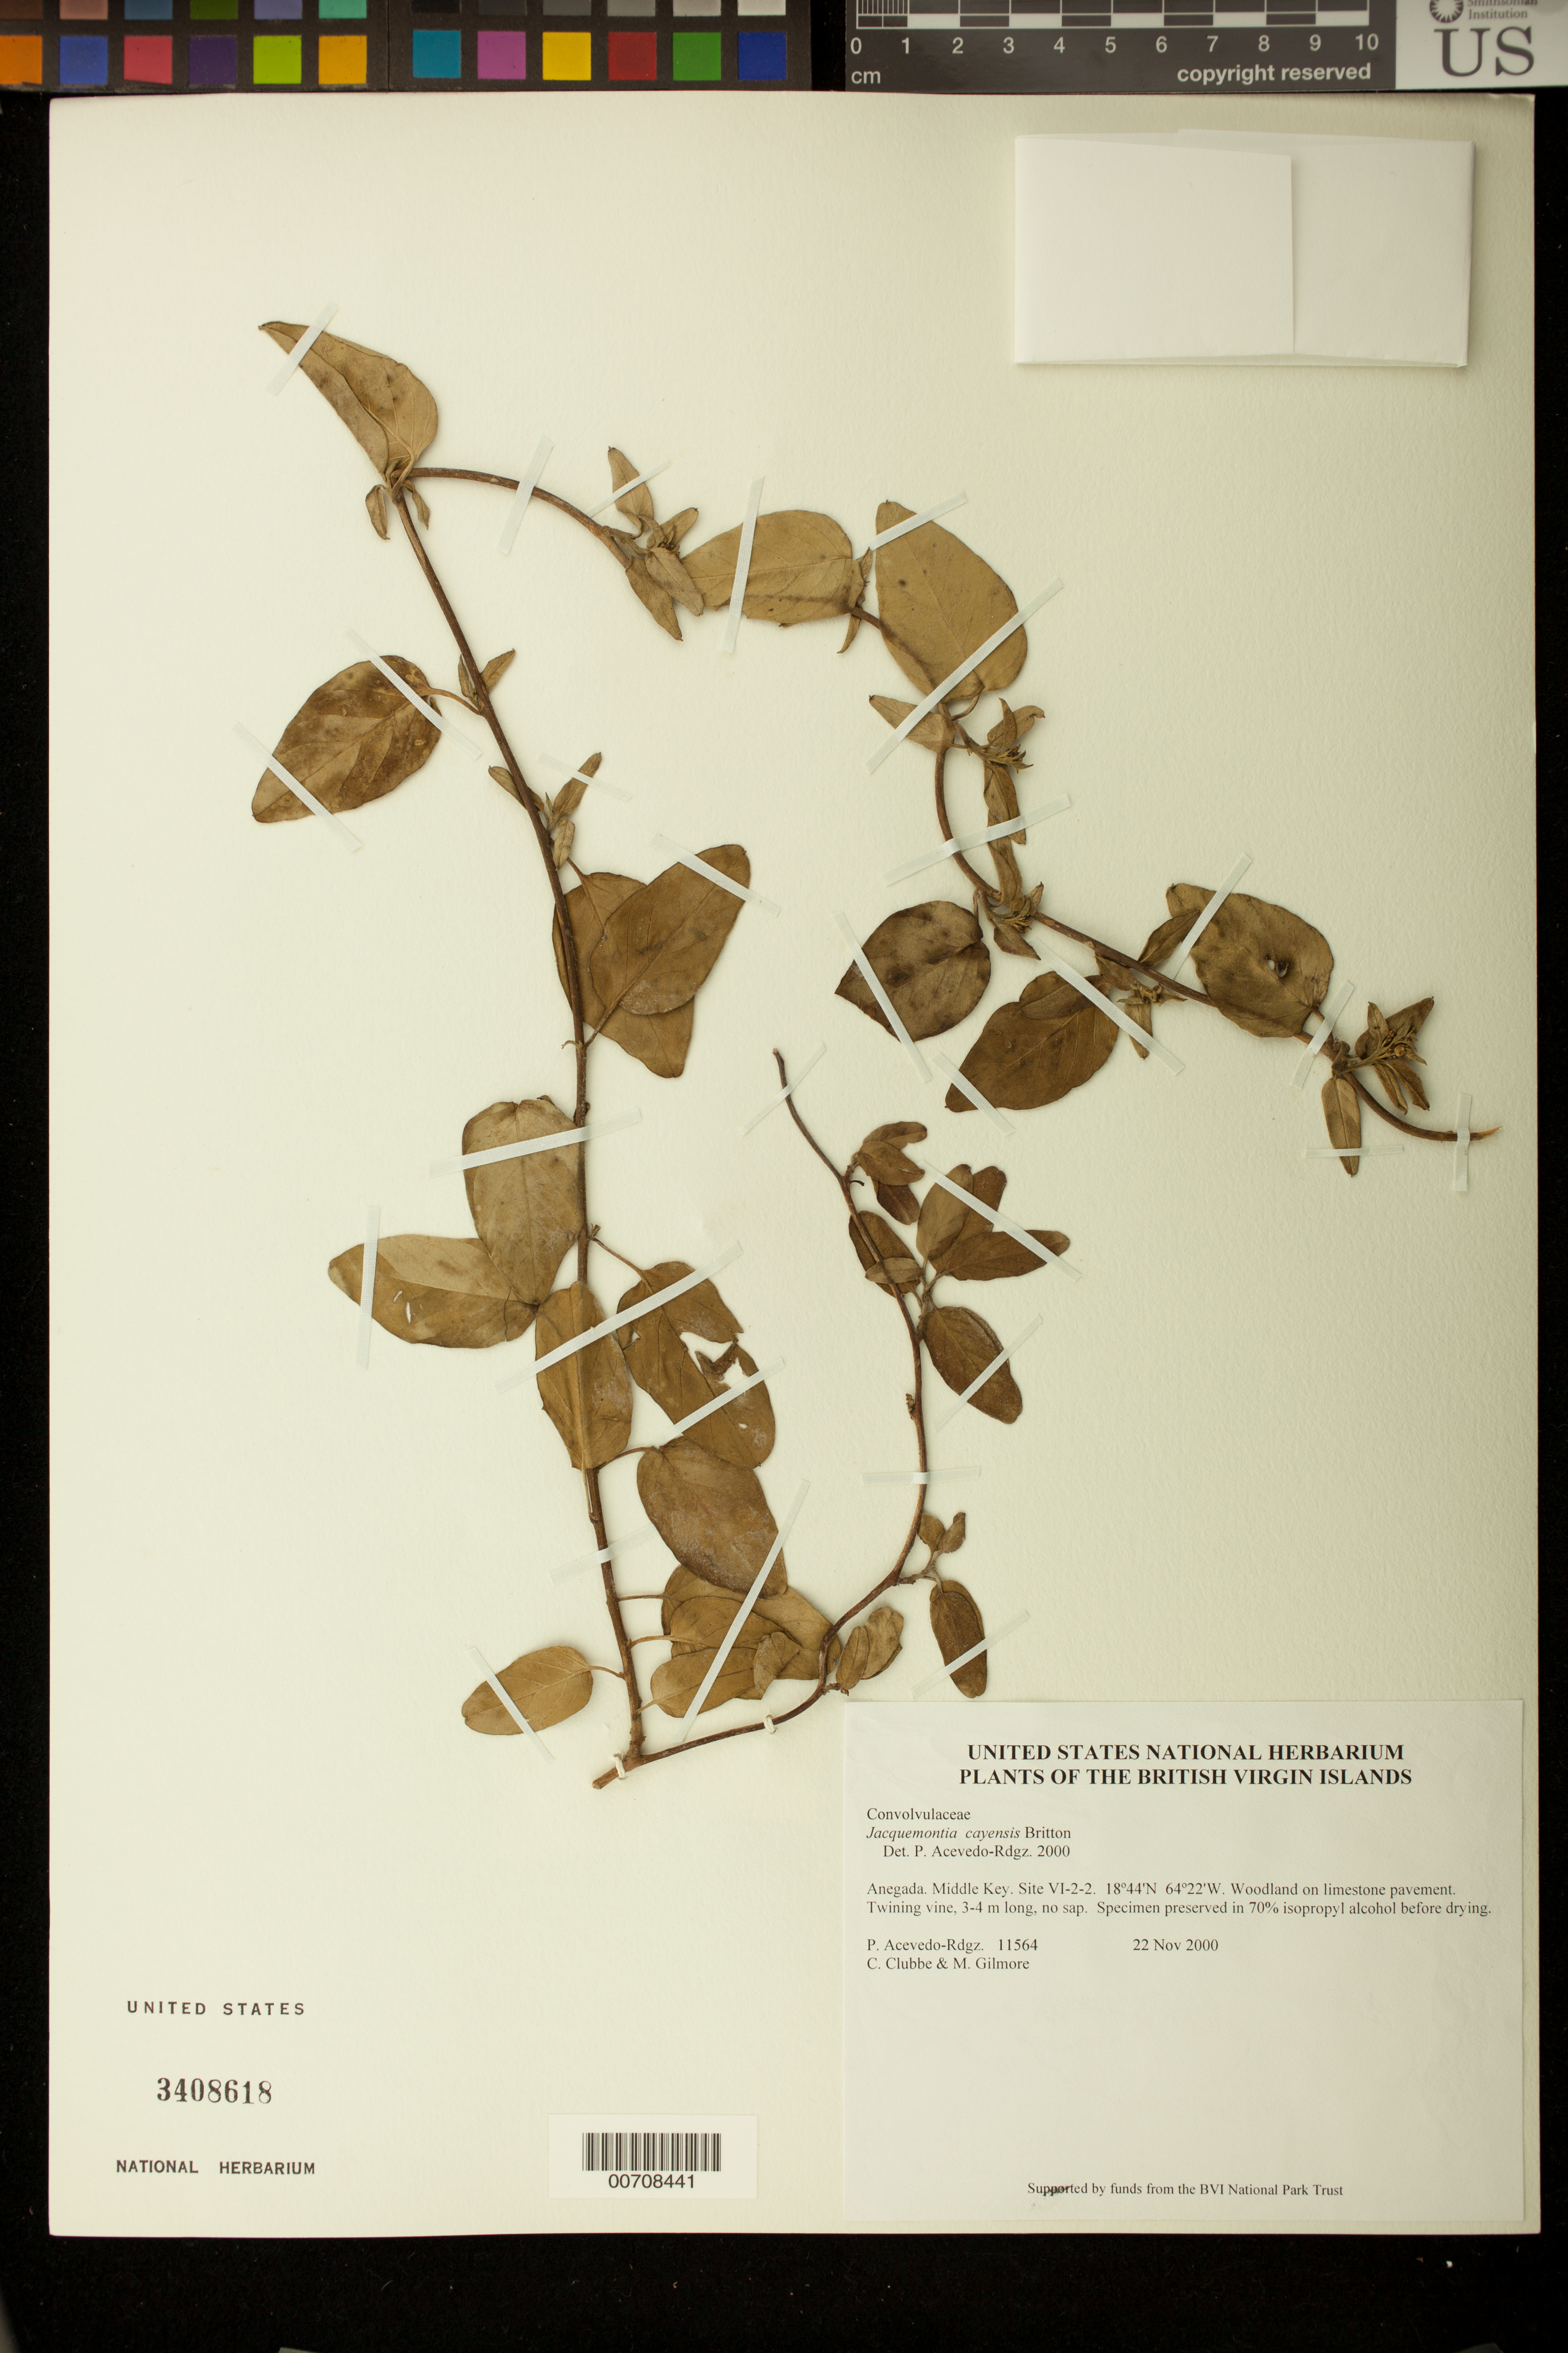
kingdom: Plantae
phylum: Tracheophyta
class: Magnoliopsida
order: Solanales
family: Convolvulaceae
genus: Jacquemontia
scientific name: Jacquemontia cayensis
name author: Britton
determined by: Acevedo-Rodríguez, P., (BOT), Smithsonian Institution - National Museum of Natural History (UNITED STATES)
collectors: P. Acevedo-Rodr., C. Clubbe & M. Gilmore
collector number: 11564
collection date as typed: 22 Nov 2000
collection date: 2000-11-22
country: British Virgin Islands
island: Anegada I.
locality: Middle Key. Site VI-2-2.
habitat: Woodland on limestone pavement.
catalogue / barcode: US 3408618